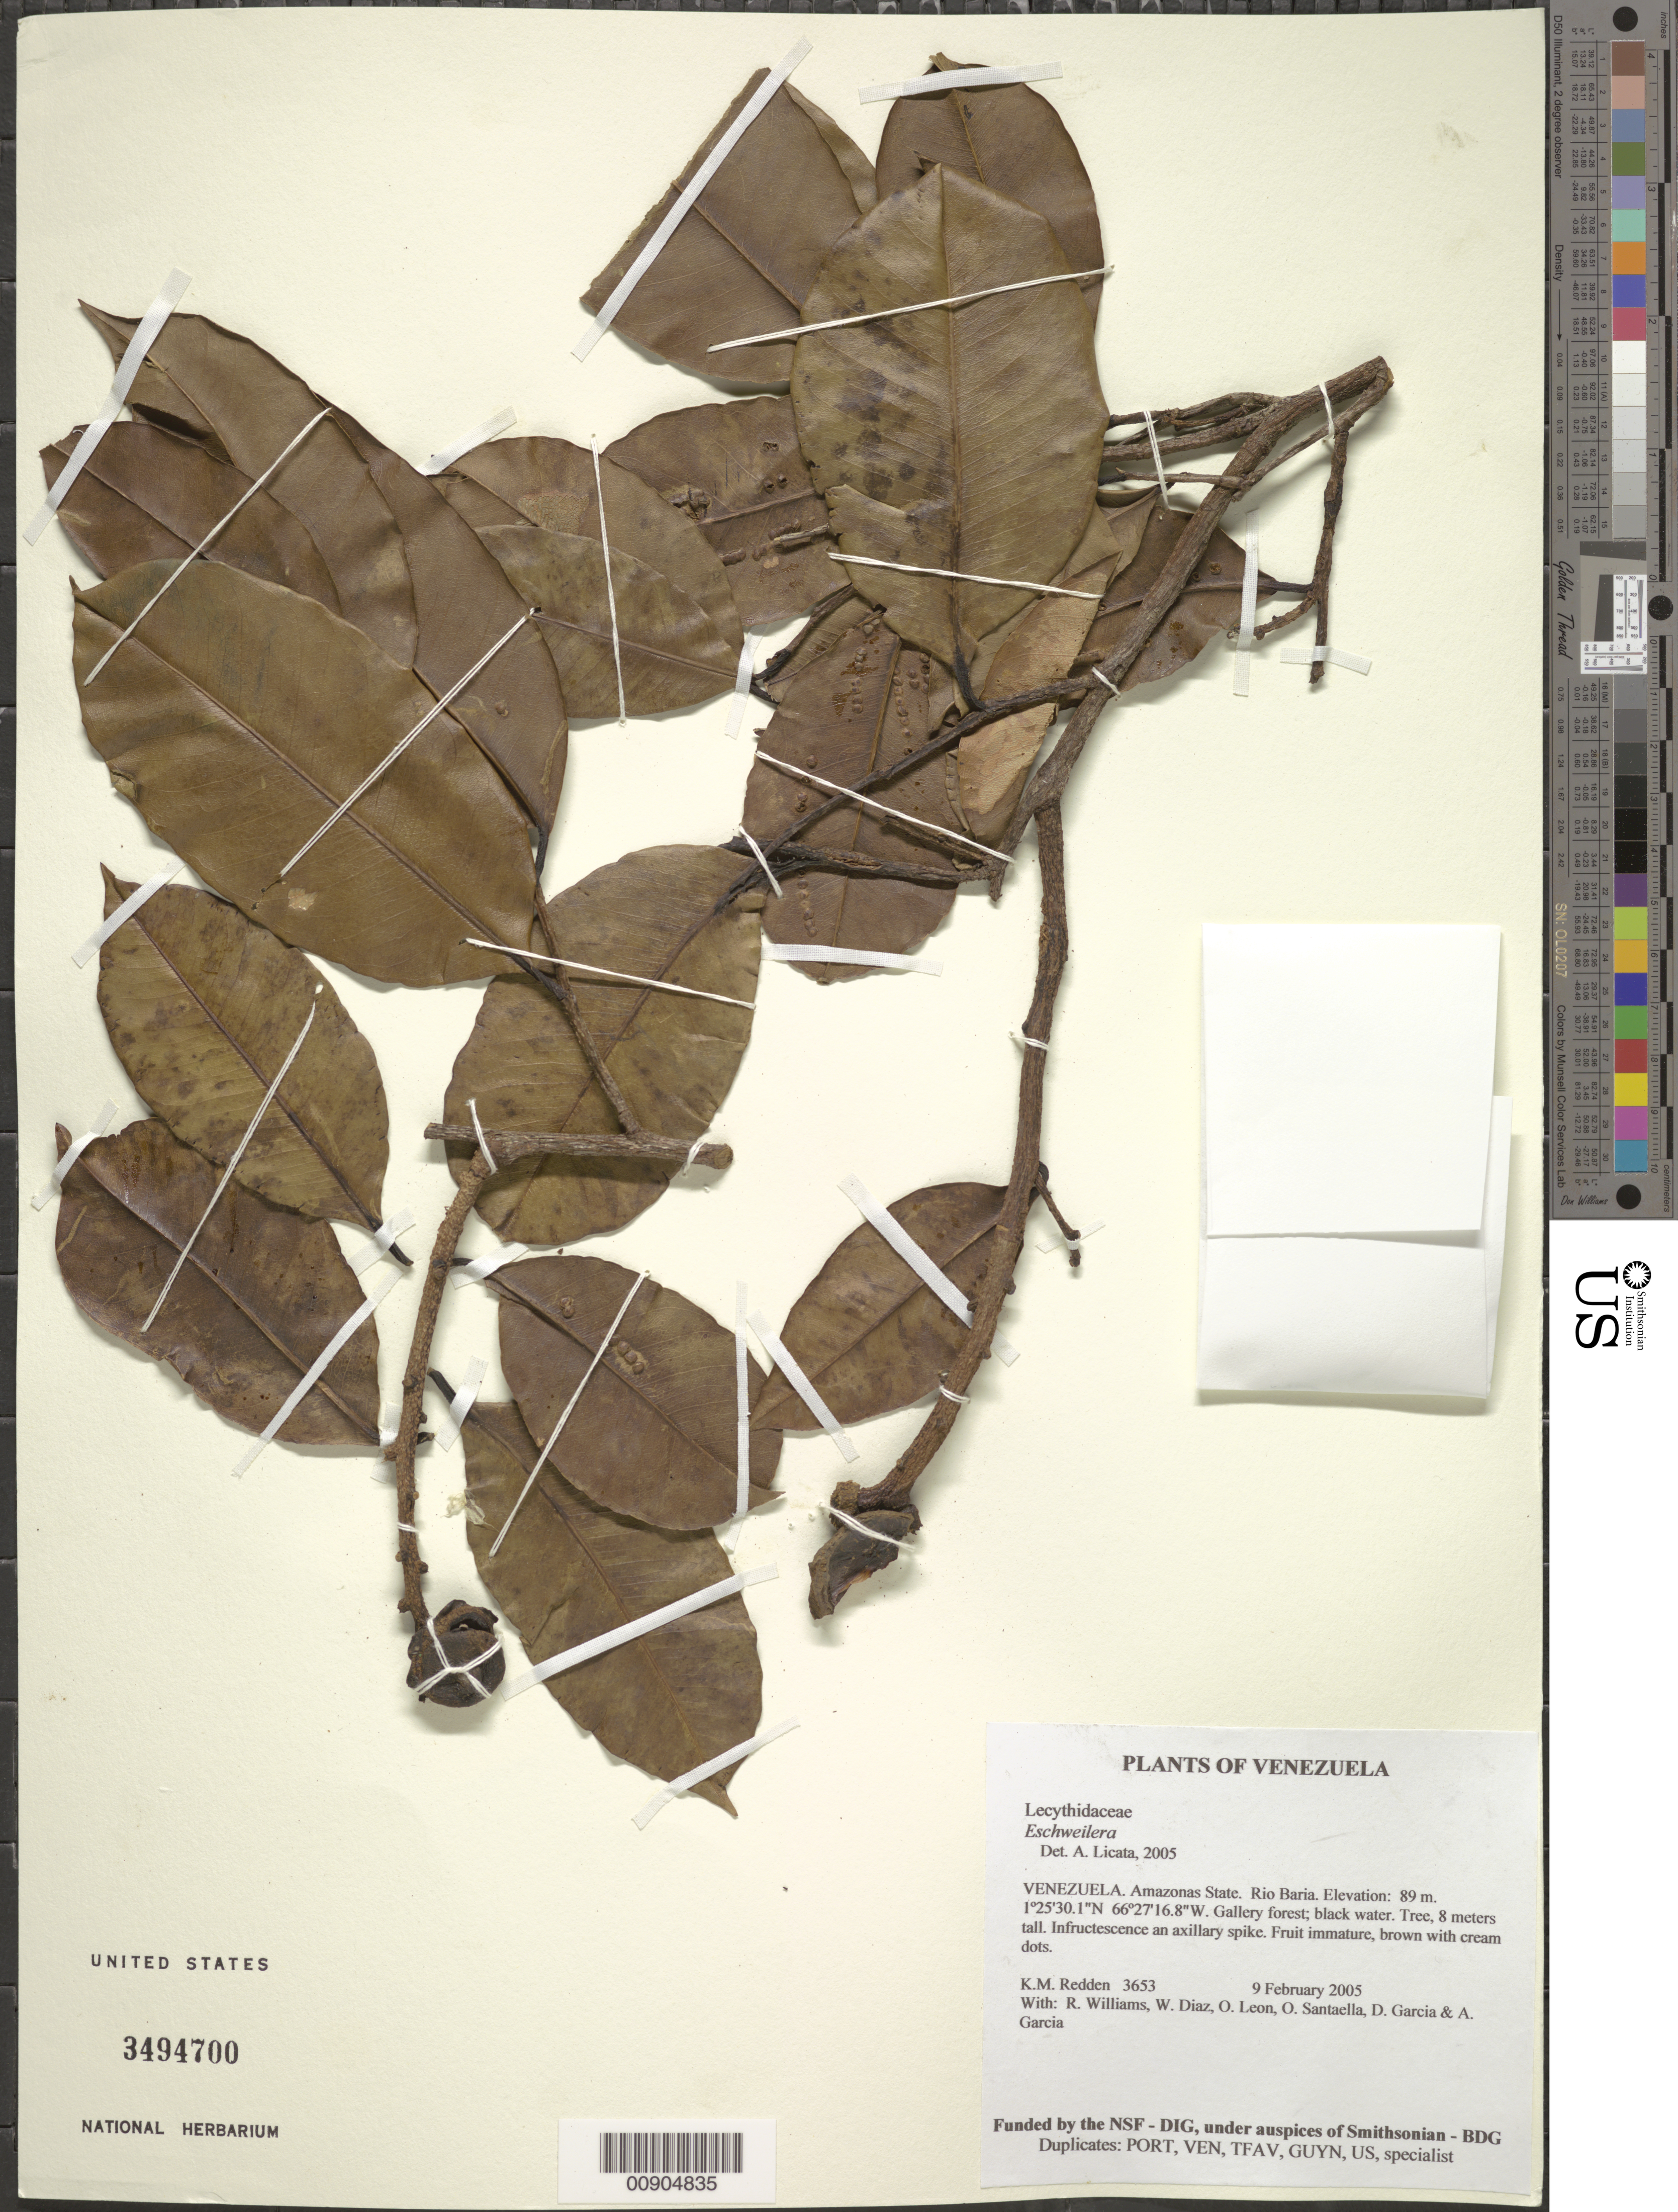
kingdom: Plantae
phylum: Tracheophyta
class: Magnoliopsida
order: Ericales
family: Lecythidaceae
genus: Eschweilera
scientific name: Eschweilera sp.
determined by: Licata, A., (PORT), Univ. Nac. Exp. de los Llanos Ezequiel Zamora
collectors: K. M. Redden, R. Williams, W. Díaz P., O. León, O. Santaella, D. Garcia & A. Garcia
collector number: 3653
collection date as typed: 9 February 2005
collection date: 2005-02-09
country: Venezuela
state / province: Amazonas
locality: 22 - Rio Baria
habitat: Gallery forest; black water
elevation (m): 89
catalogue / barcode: US 3494700